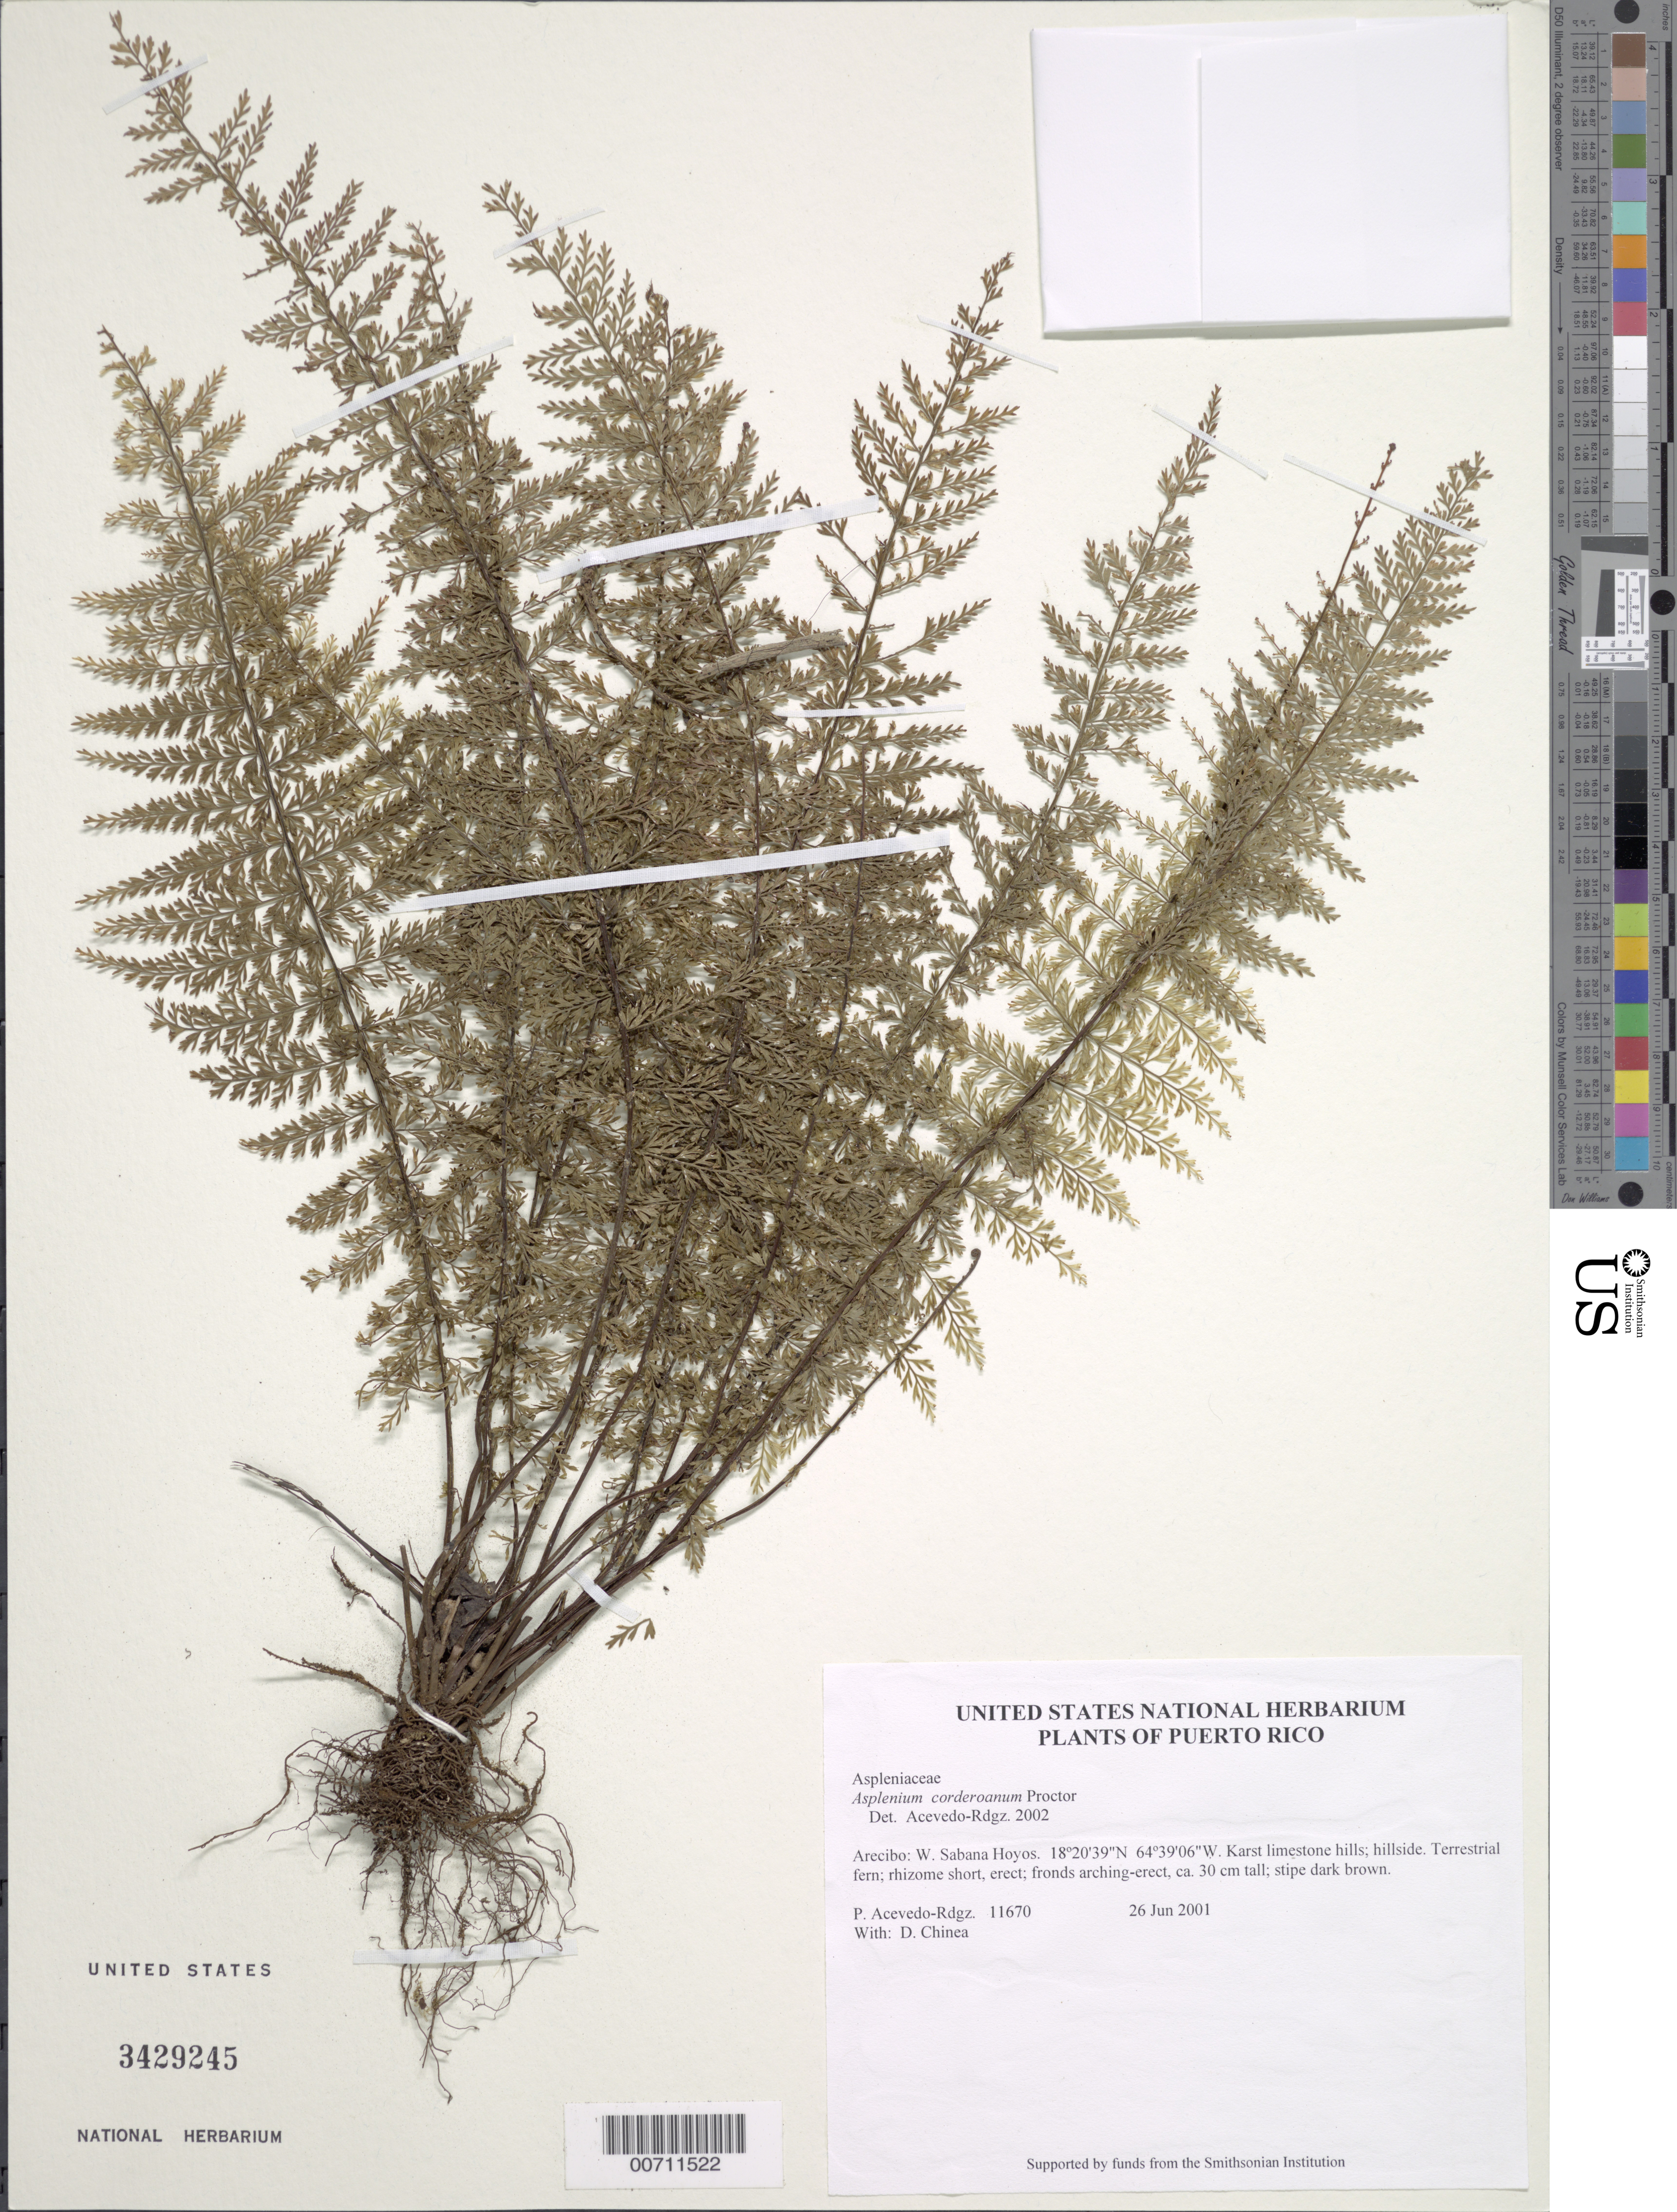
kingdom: Plantae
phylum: Tracheophyta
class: Polypodiopsida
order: Polypodiales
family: Aspleniaceae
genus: Asplenium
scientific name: Asplenium corderoanum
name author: Proctor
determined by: Acevedo-Rodríguez, P., (BOT), Smithsonian Institution - National Museum of Natural History (UNITED STATES)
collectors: P. Acevedo-Rodr. & D. Chinea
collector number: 11670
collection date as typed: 26 Jun 2001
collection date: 2001-06-26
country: Puerto Rico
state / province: Arecibo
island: Puerto Rico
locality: Arecibo: W. Sabana Hoyos.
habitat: Karst limestone hills; hillside.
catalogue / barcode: US 3429245